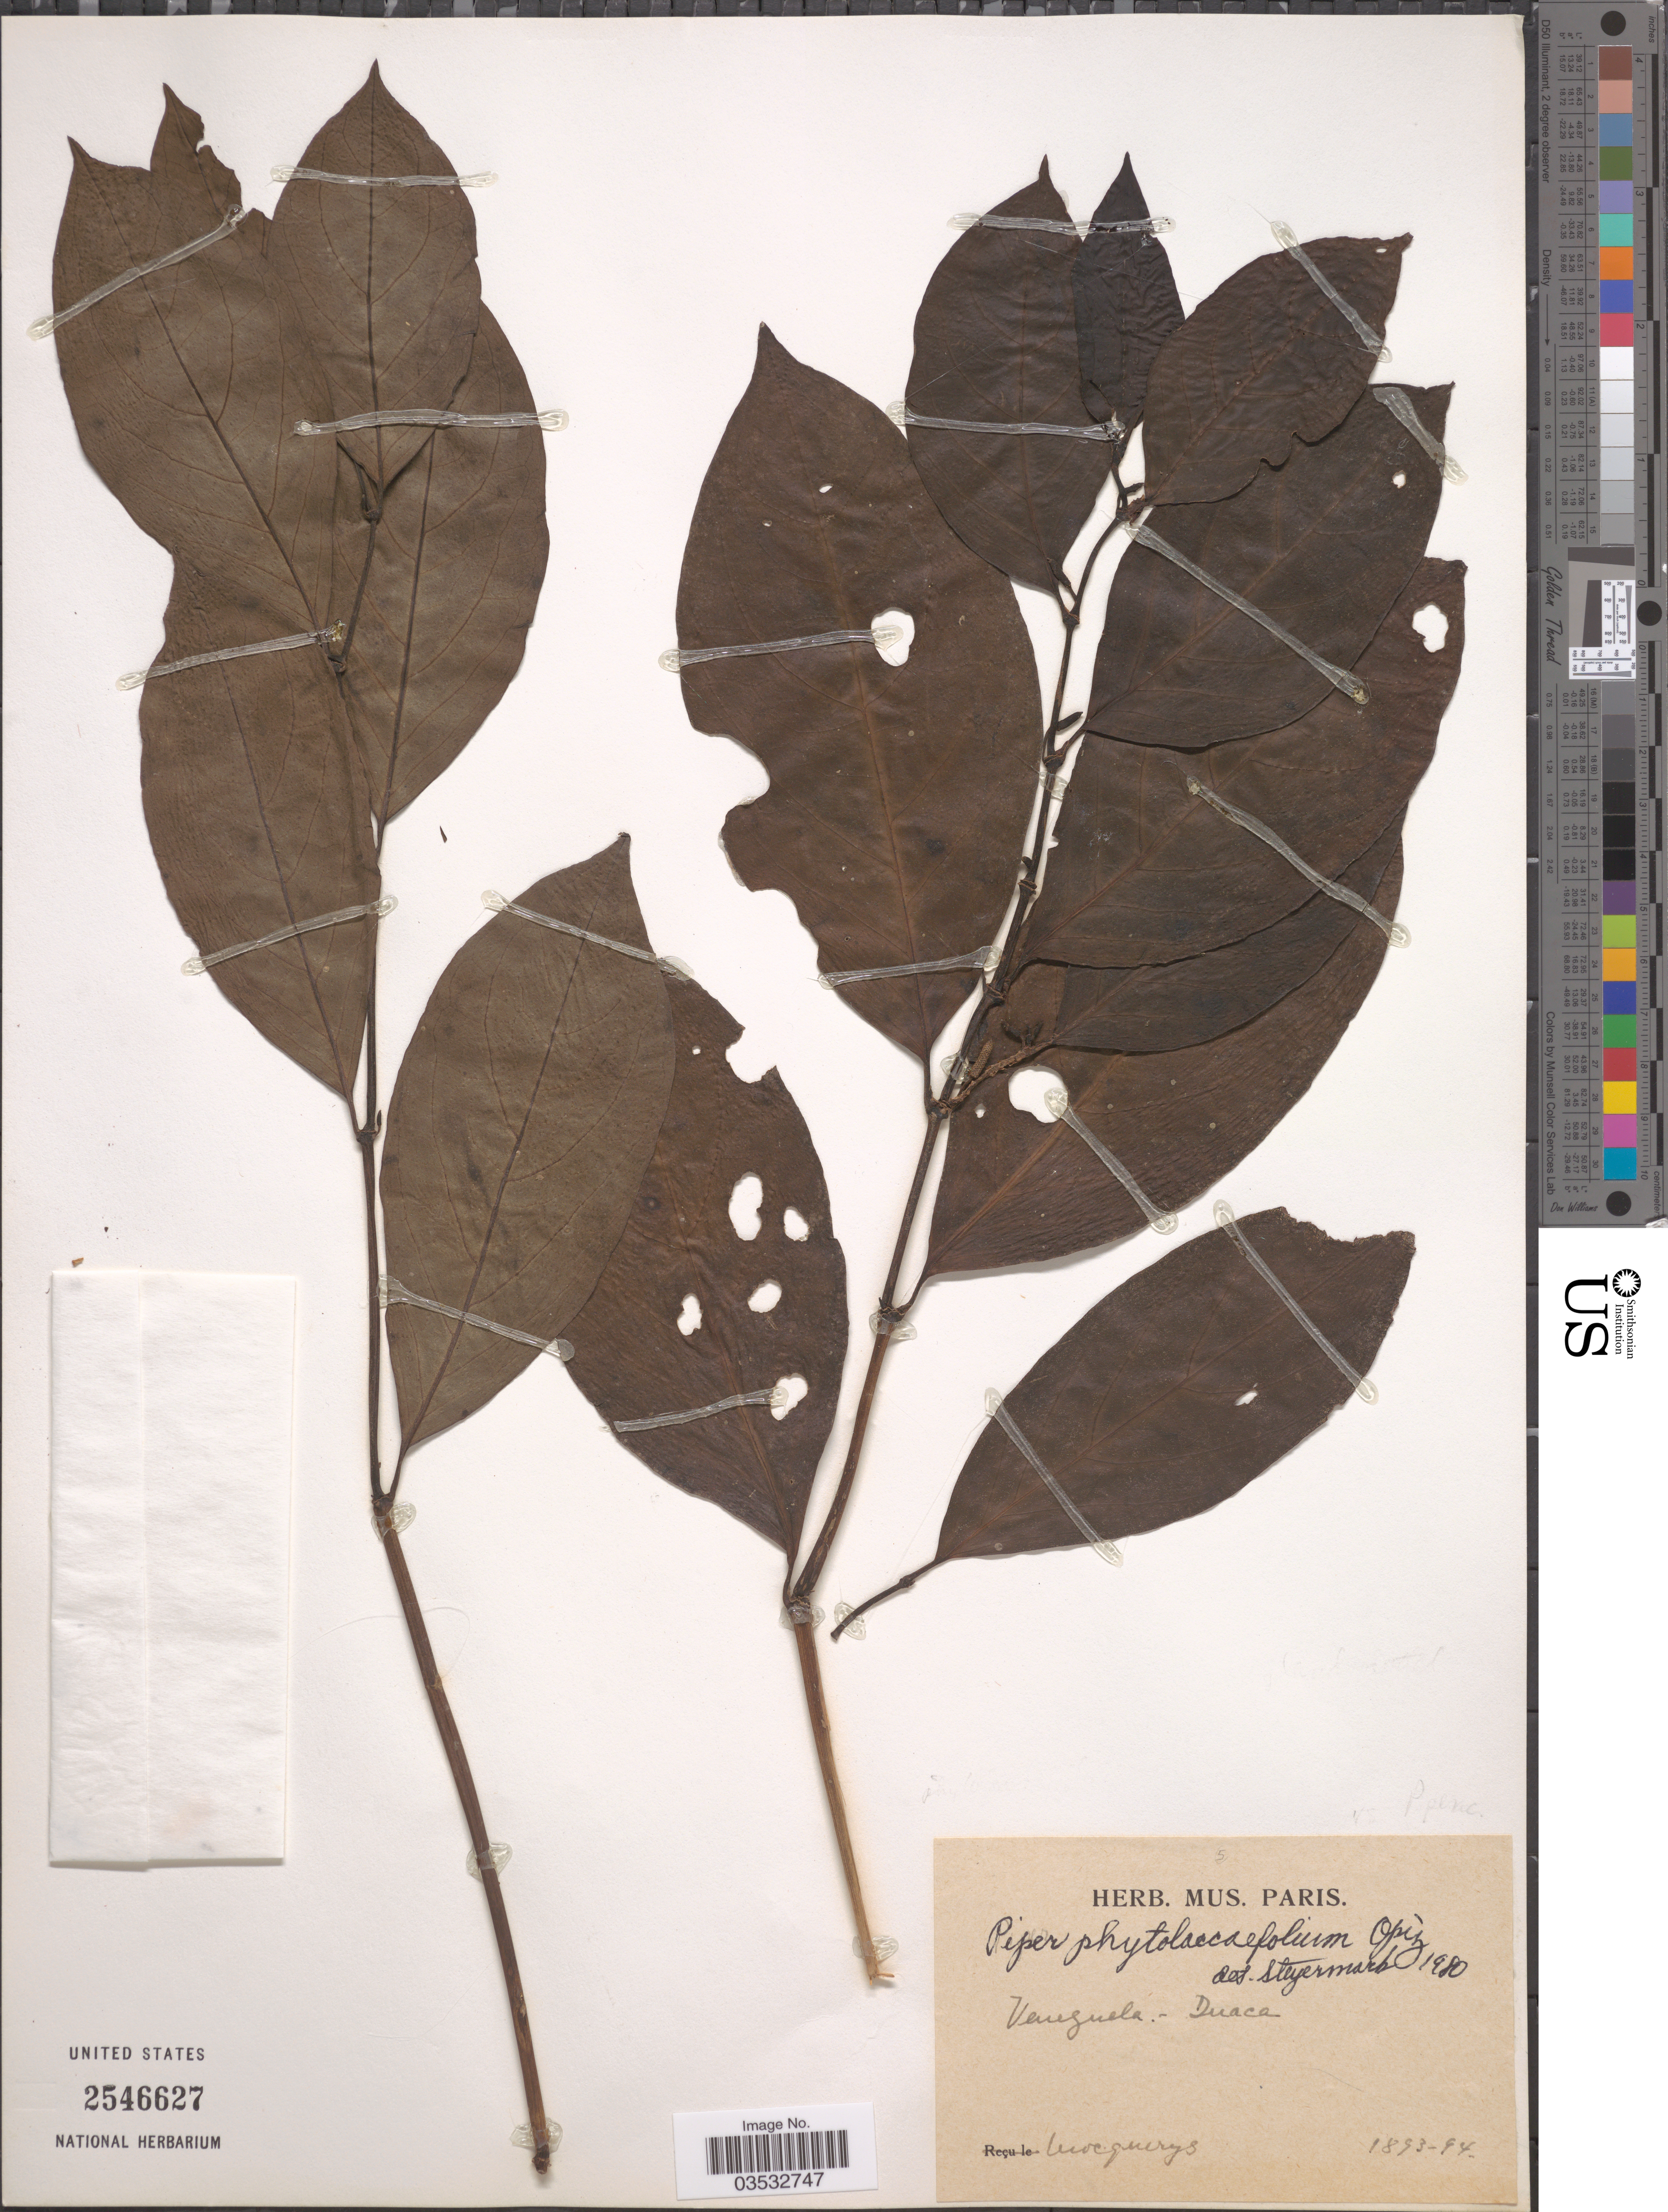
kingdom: Plantae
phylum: Tracheophyta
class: Magnoliopsida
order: Piperales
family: Piperaceae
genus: Piper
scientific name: Piper phytolaccifolium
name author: Opiz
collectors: A. Mocquerys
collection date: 1893/1894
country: Venezuela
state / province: Lara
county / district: Crespo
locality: Duaca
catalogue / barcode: US 2546627